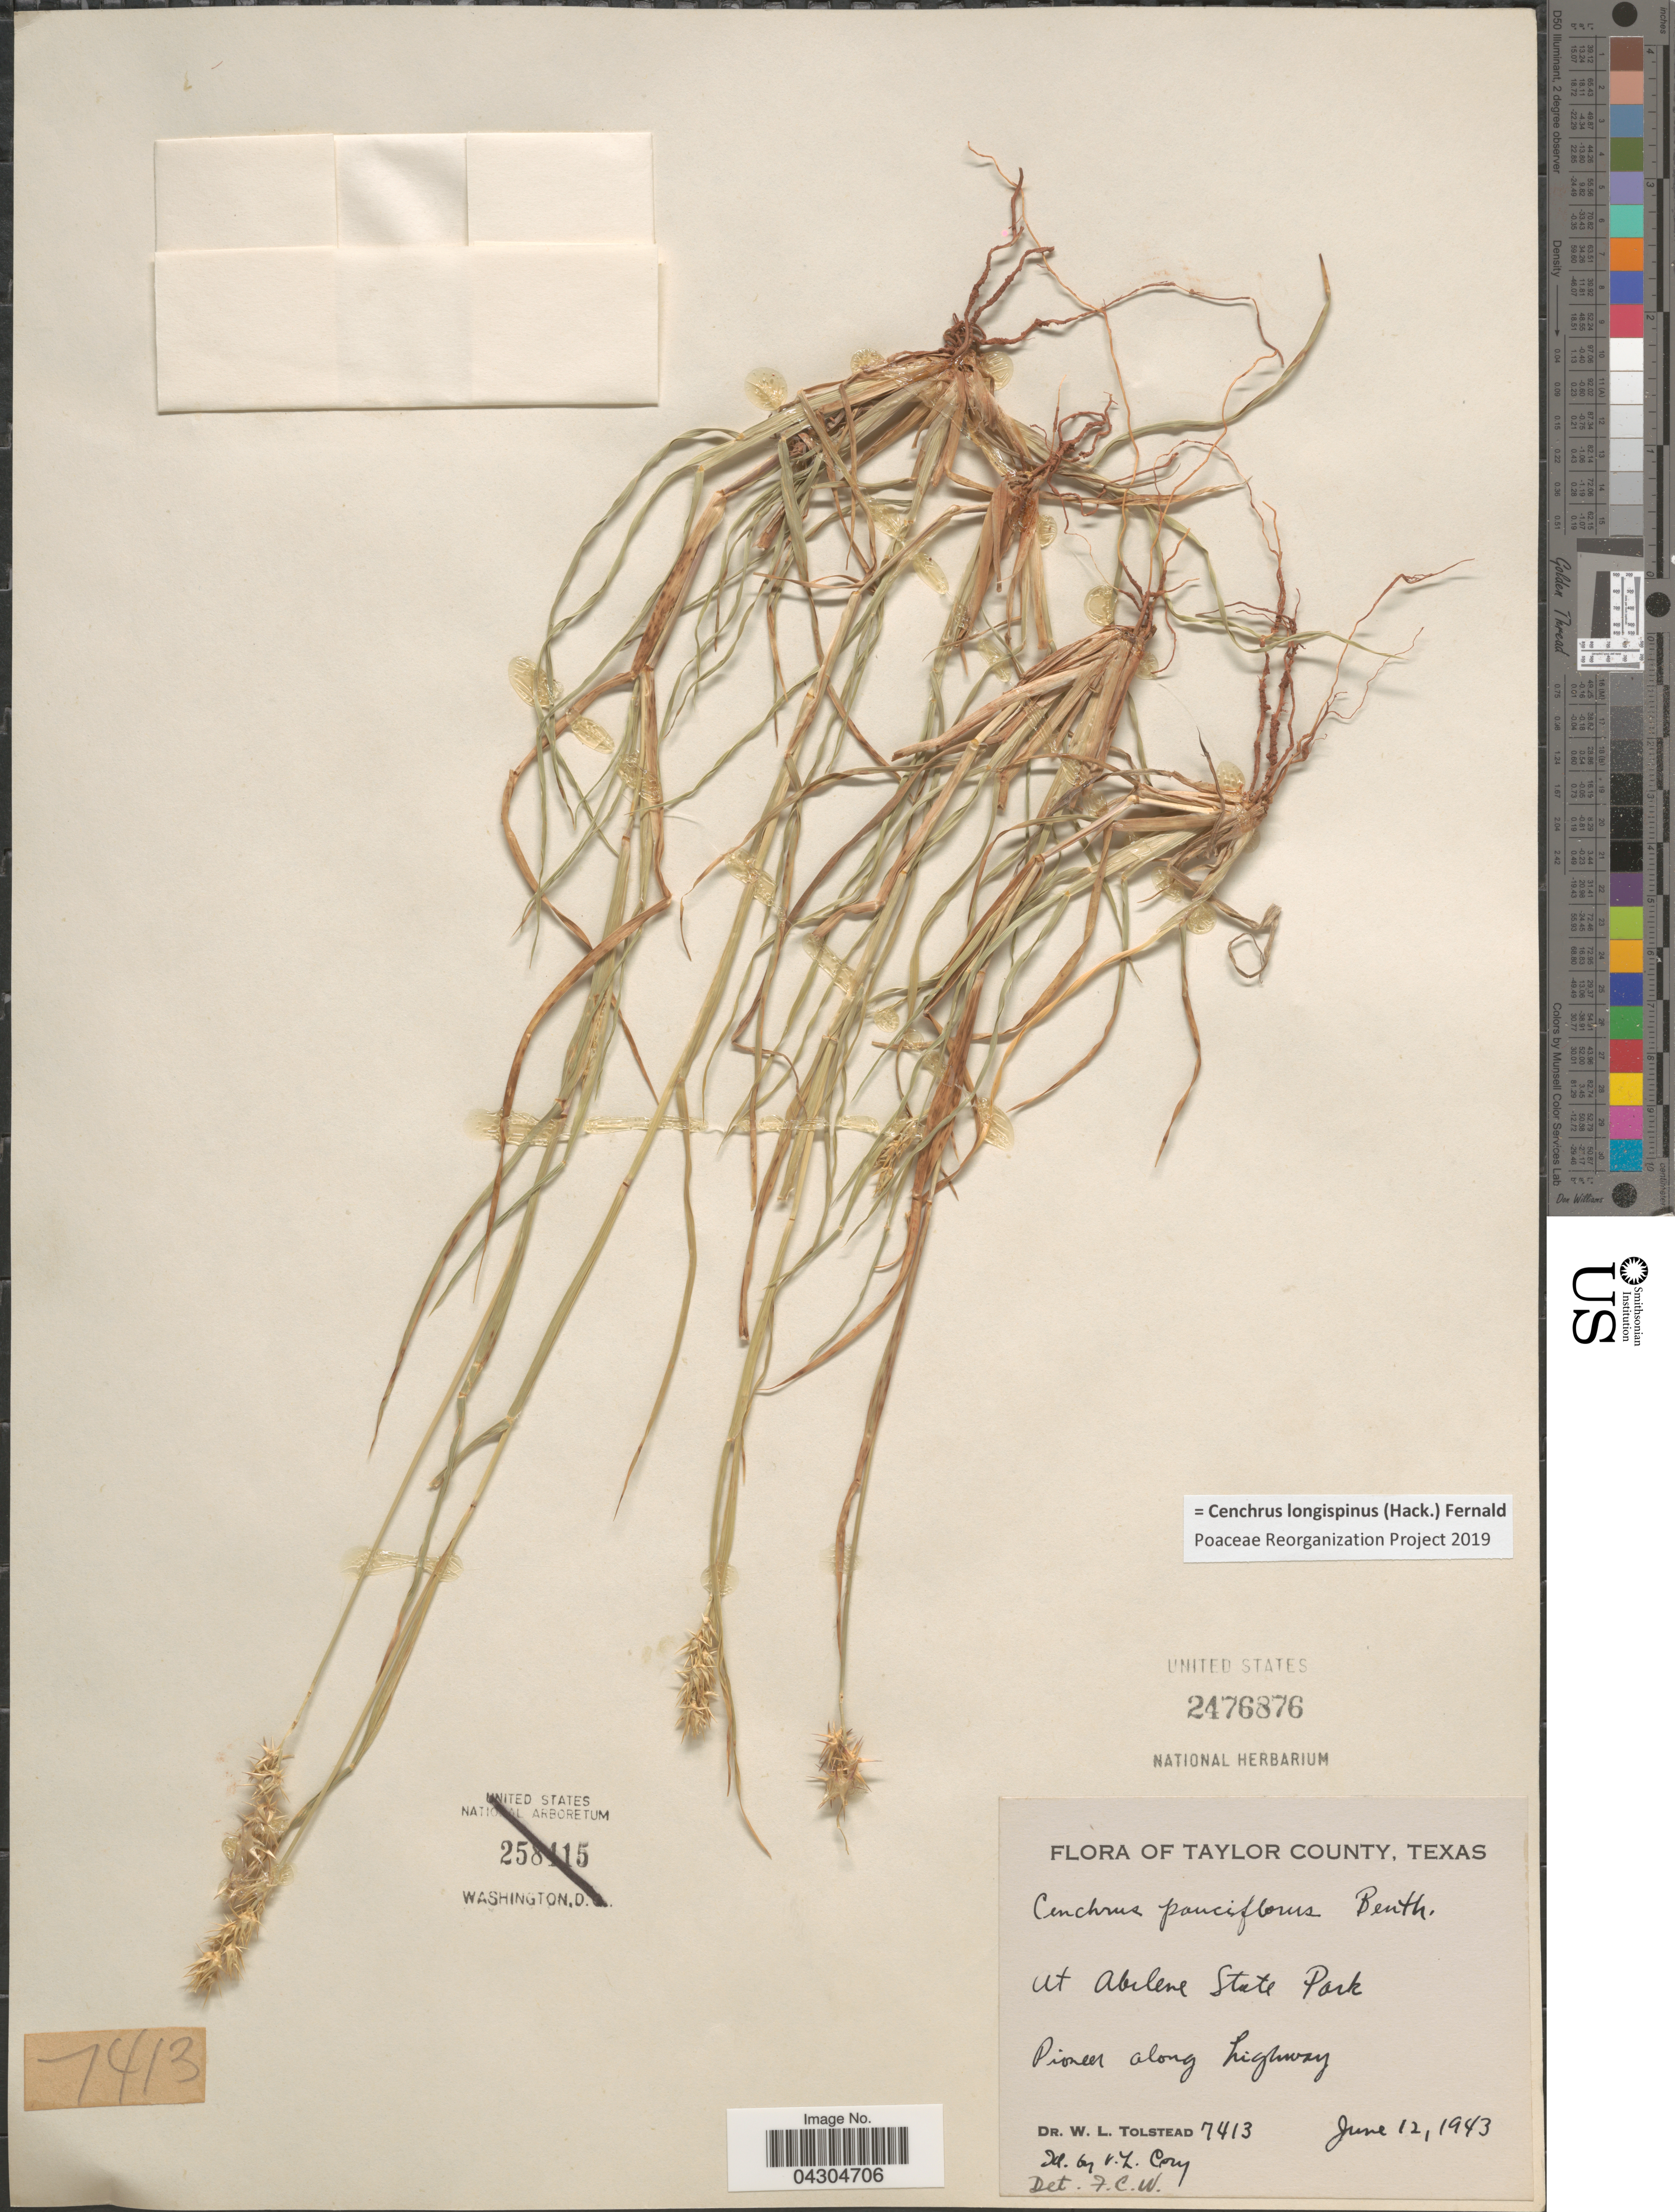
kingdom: Plantae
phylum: Tracheophyta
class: Liliopsida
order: Poales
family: Poaceae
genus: Cenchrus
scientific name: Cenchrus longispinus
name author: (Hack.) Fernald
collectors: W. Tolstead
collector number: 7413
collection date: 1943-06-12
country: United States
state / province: Texas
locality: Taylor County. Mt Abilene State Park. Pioneer along highway.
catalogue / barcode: US 2476876